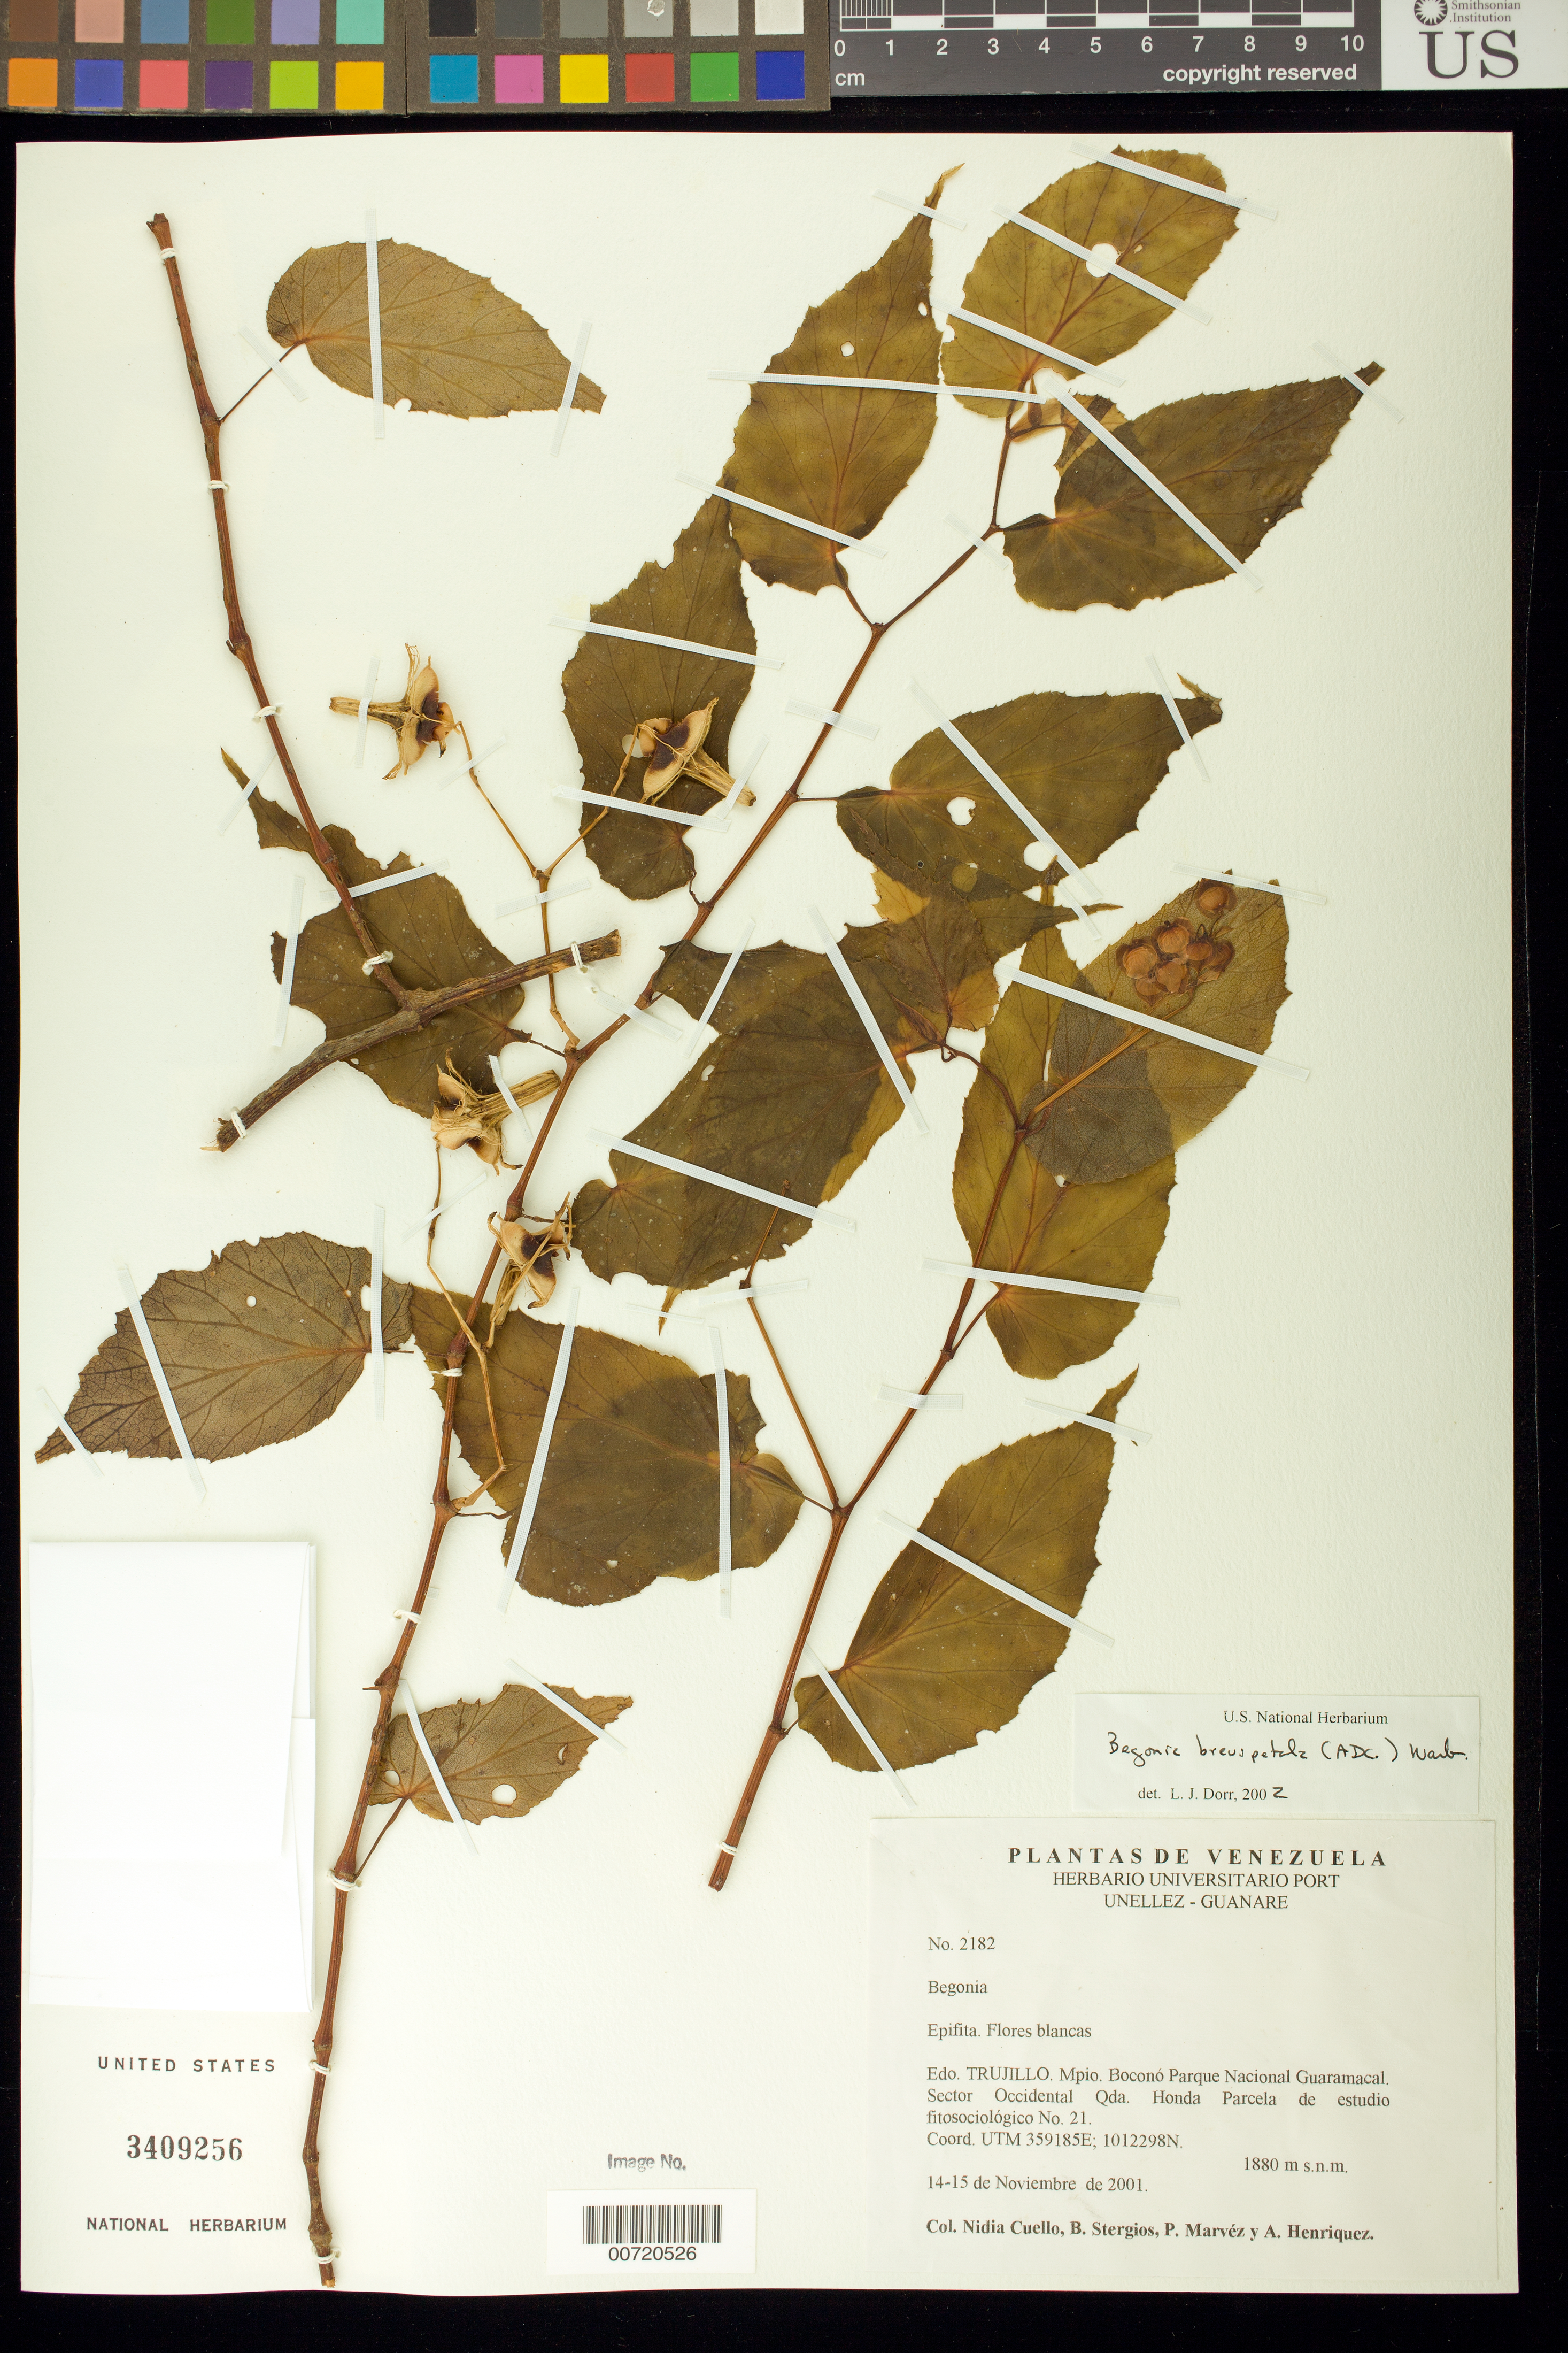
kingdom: Plantae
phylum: Tracheophyta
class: Magnoliopsida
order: Cucurbitales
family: Begoniaceae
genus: Begonia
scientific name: Begonia brevipetala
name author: (A. DC.) Warb.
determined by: Dorr, L. J., (BOT), Smithsonian Institution - National Museum of Natural History (UNITED STATES)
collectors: N. L. Cuello, B. G. Stergios, P. Marvéz & A. Henriquez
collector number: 2182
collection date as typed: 14 Nov 2001 to 15 Nov 2001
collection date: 2001-11-14/2001-11-15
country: Venezuela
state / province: Trujillo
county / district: Boconó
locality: Parque Nacional Guaramacal. Sector occidental Qda. Honda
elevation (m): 1880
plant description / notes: PORT, US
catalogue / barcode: US 3409256